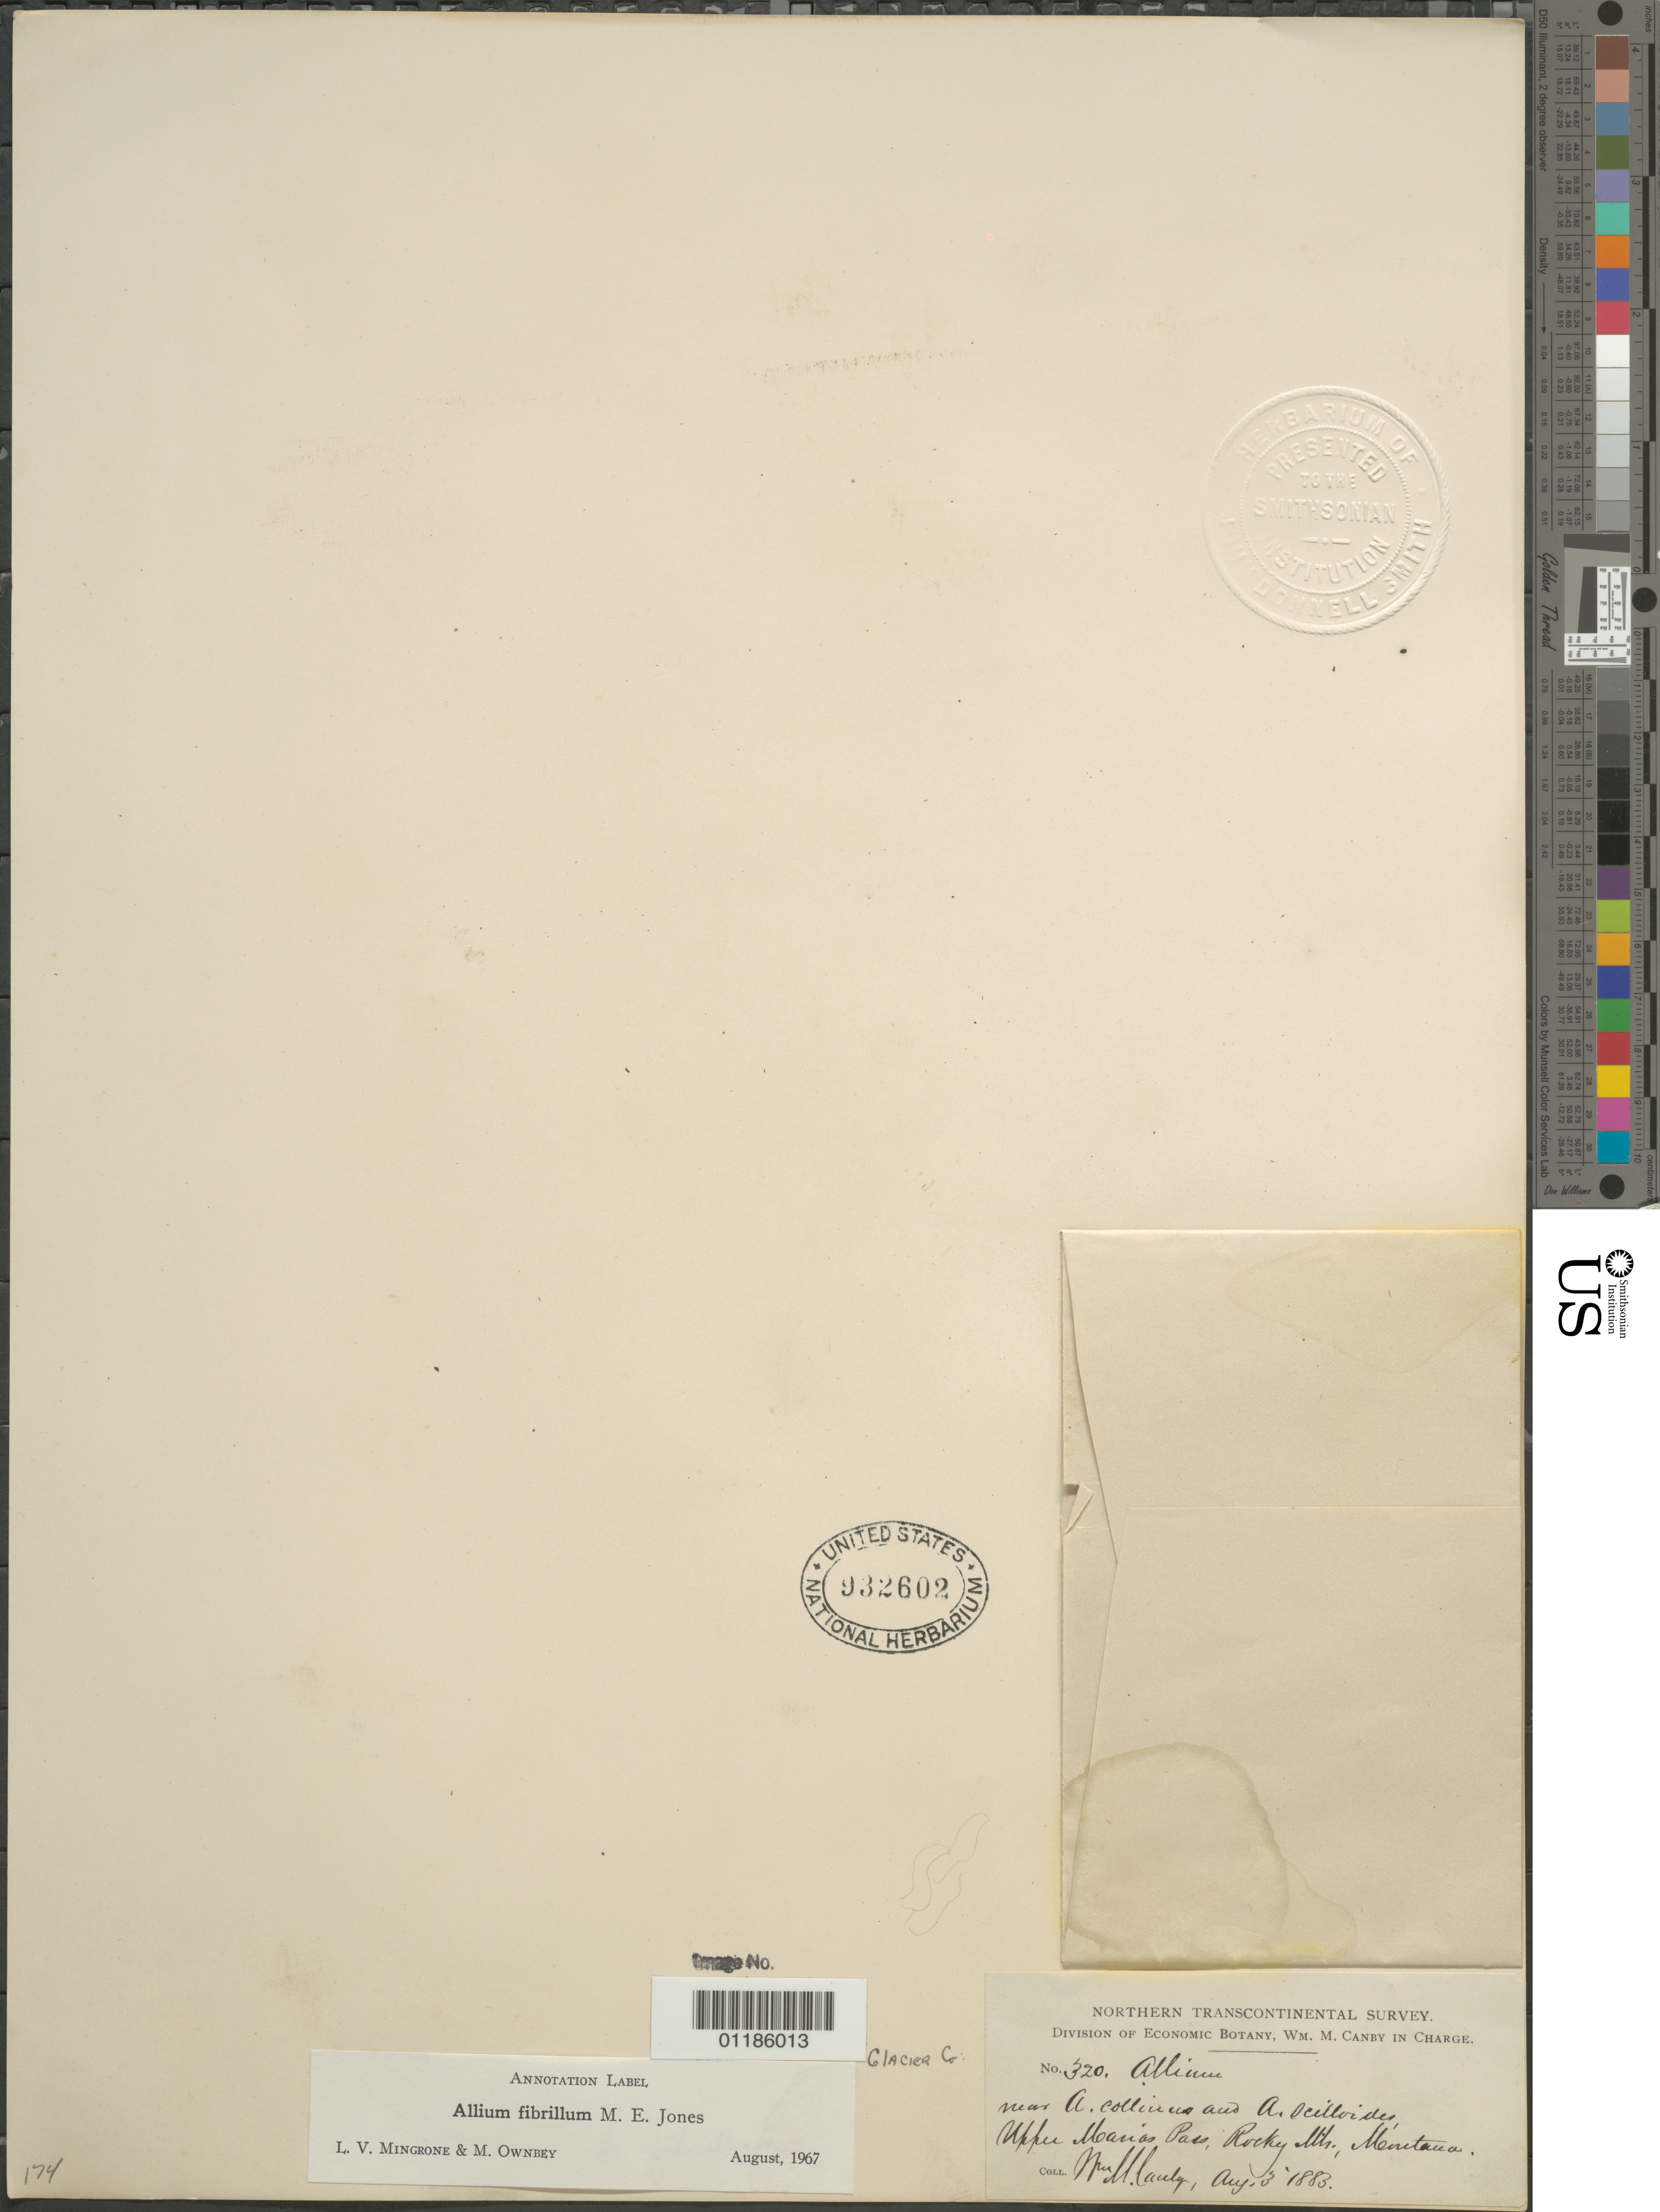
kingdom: Plantae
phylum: Tracheophyta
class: Liliopsida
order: Asparagales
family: Amaryllidaceae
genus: Allium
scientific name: Allium fibrillum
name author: M.E. Jones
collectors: W. M. Canby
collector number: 320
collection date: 1883-08-03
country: United States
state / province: Montana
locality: Upper Marias Pass, Rocky Mts.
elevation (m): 2286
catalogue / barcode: US 932602